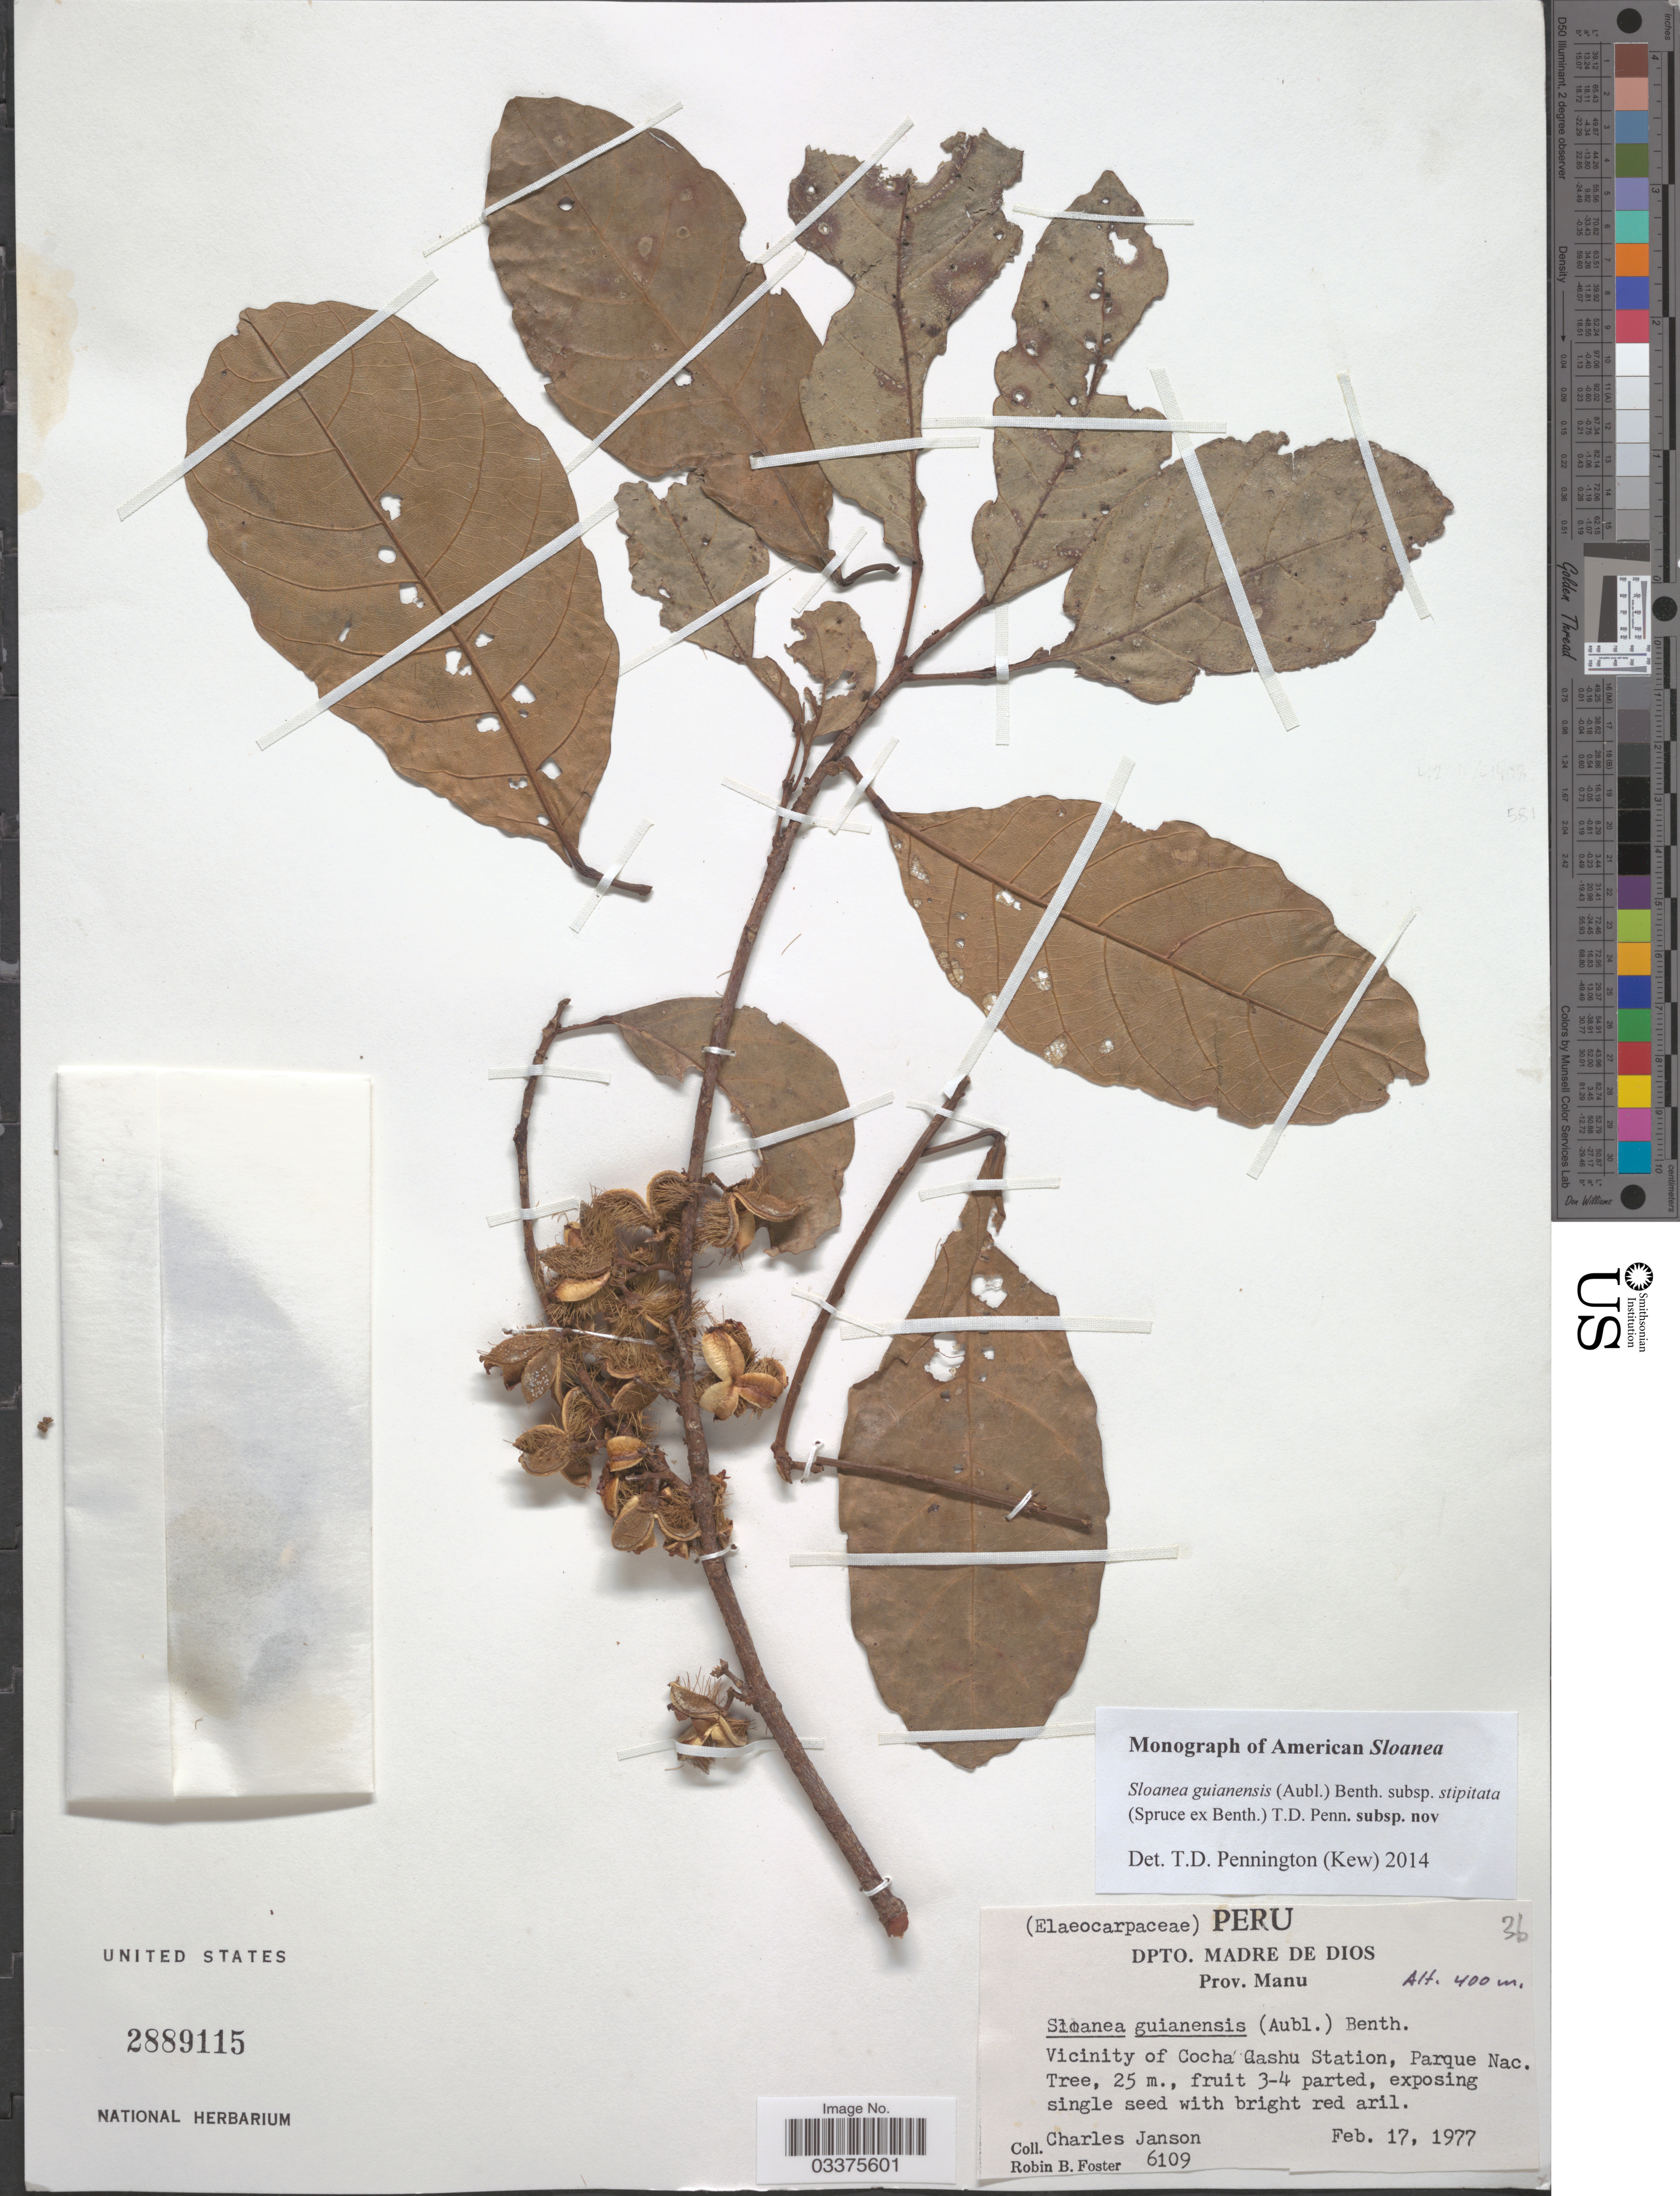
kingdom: Plantae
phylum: Tracheophyta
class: Magnoliopsida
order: Oxalidales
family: Elaeocarpaceae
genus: Sloanea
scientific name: Sloanea guianensis subsp. stipitata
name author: (Spruce ex Benth.) T.D. Penn.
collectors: C. Janson & R. B. Foster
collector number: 6109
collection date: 1977-02-17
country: Peru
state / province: Madre de Dios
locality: Dpto. Madre de Dios, Prov. Manu, Vicinity of Cocha Cashu Station, Parque Nac.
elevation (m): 400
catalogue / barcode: US 2889115